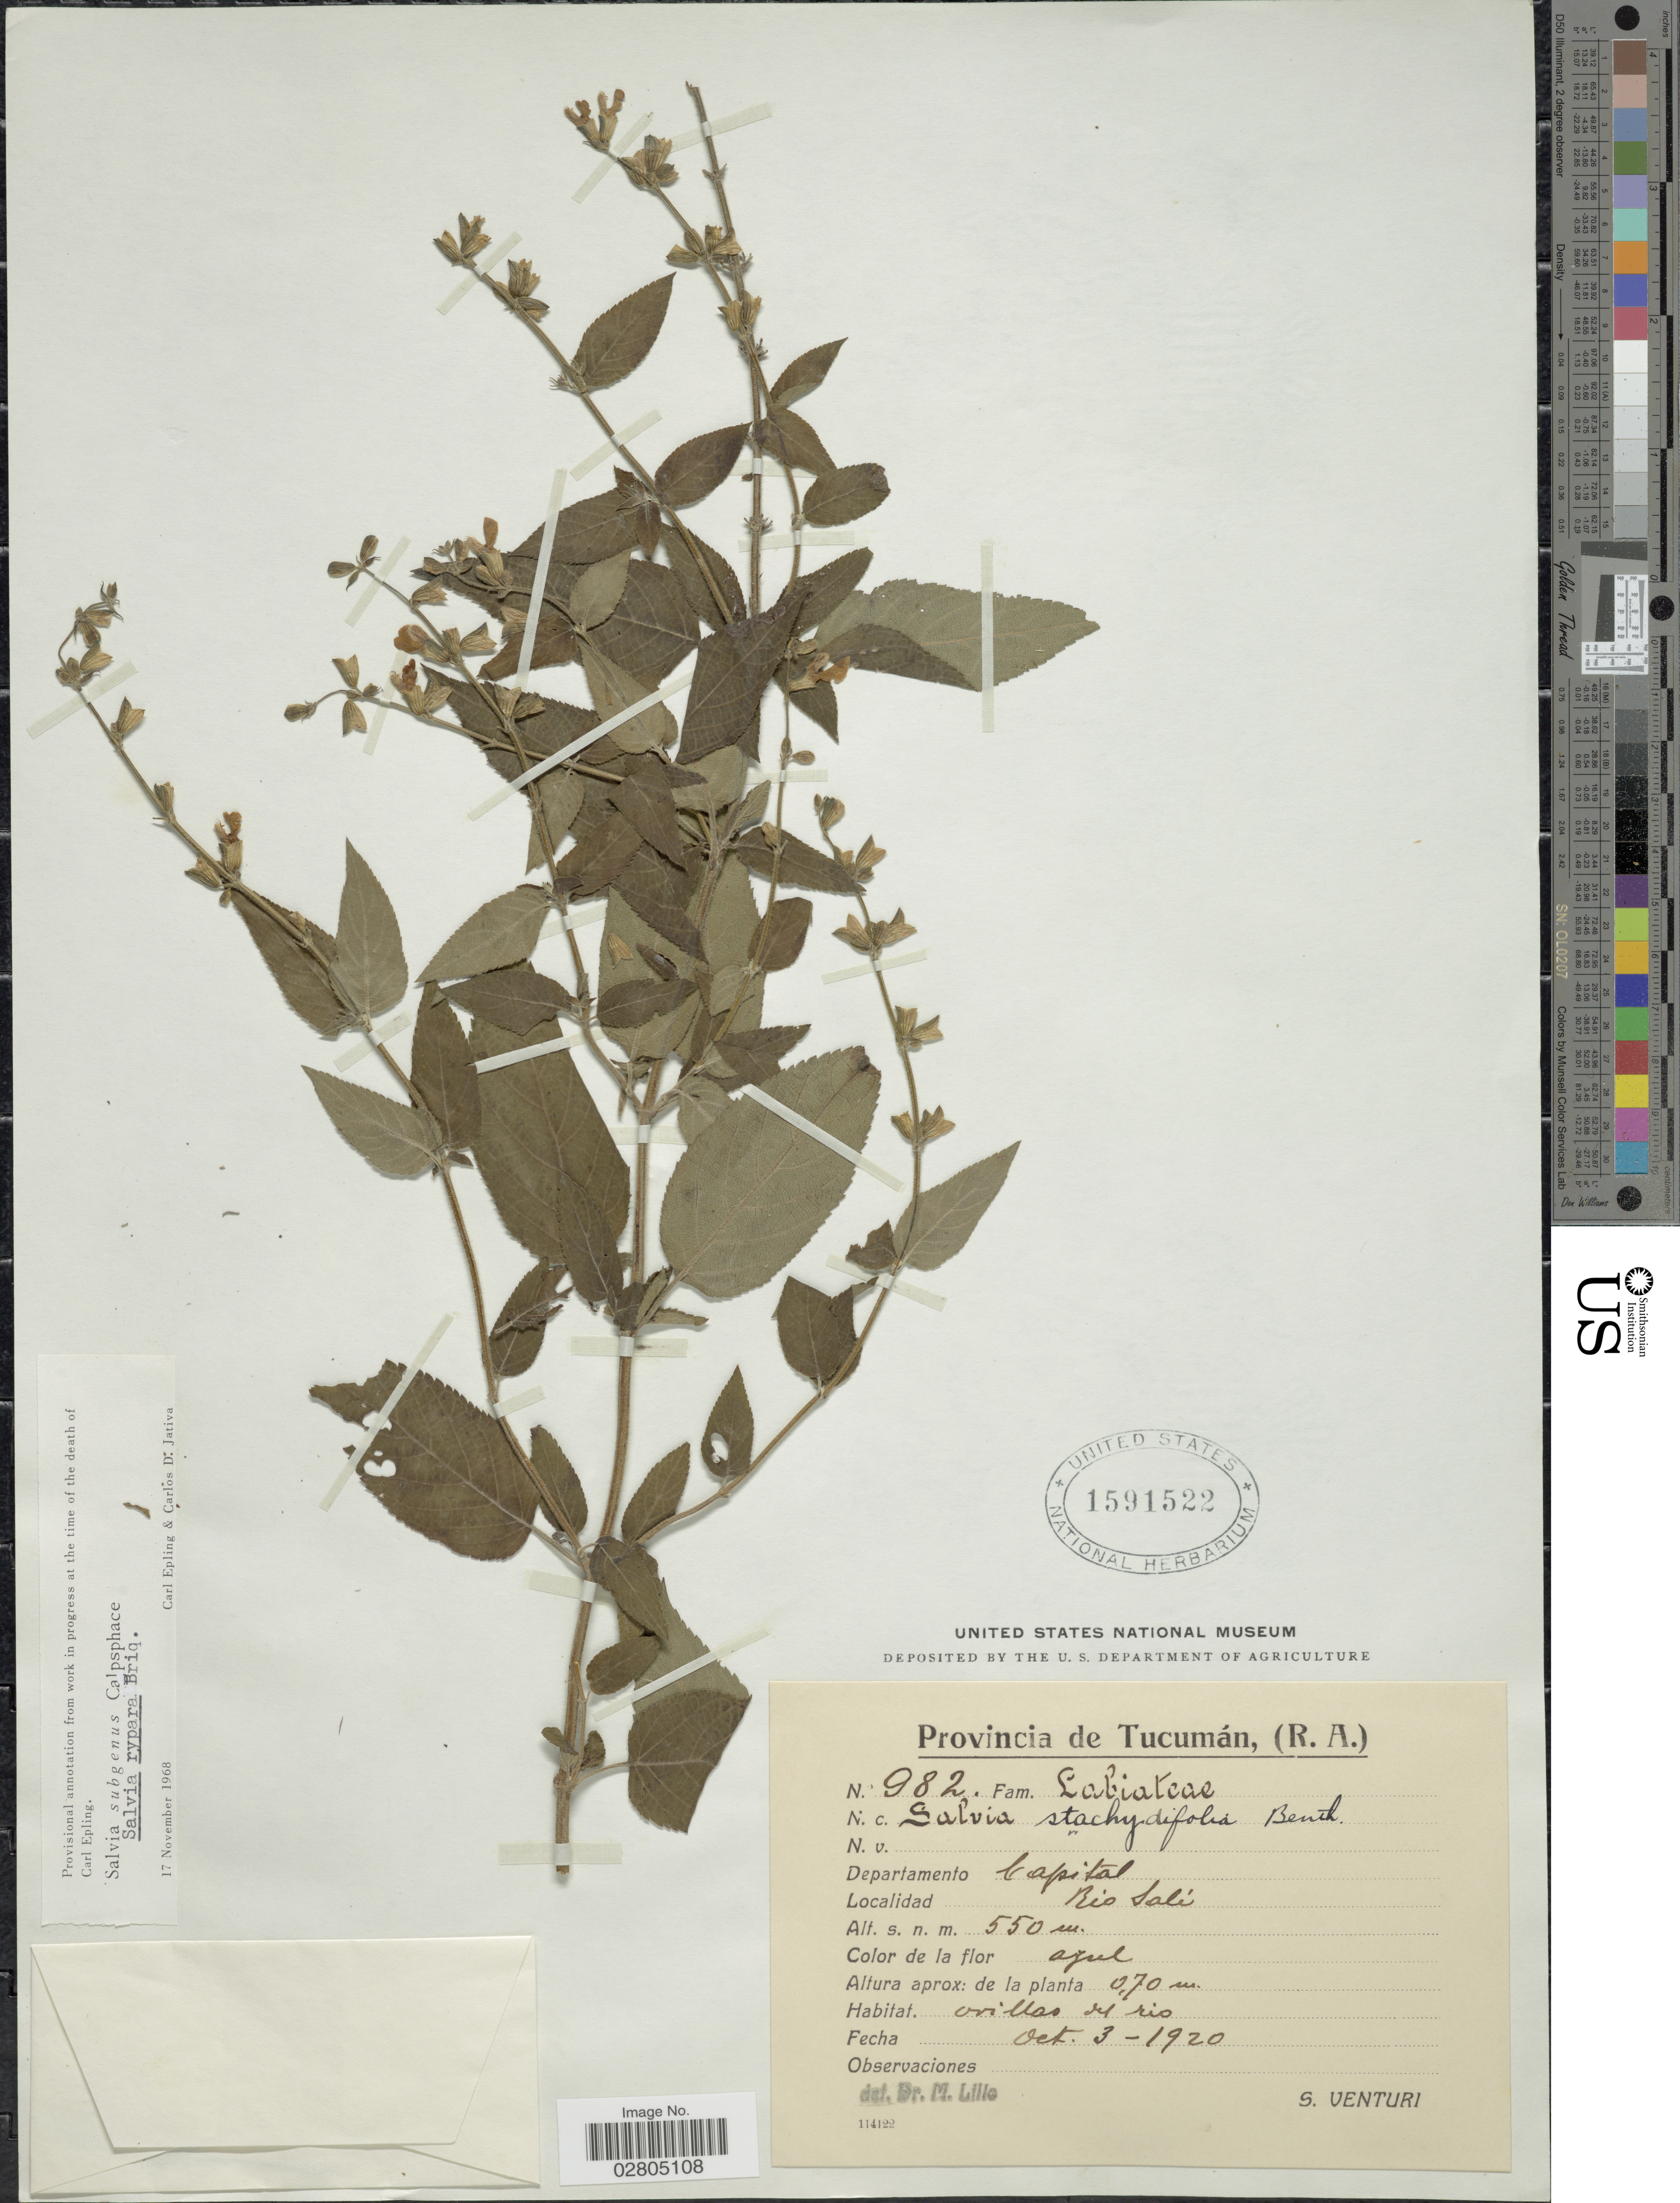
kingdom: Plantae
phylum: Tracheophyta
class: Magnoliopsida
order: Lamiales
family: Lamiaceae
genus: Salvia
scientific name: Salvia rusbyi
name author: Britton ex Rusby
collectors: S. Venturi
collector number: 982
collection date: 1920-10-03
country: Argentina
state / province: Tucuman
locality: Provincia de Tucumán, R.A., Departamento Capital, Rio Sali.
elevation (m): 550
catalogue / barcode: US 1591522